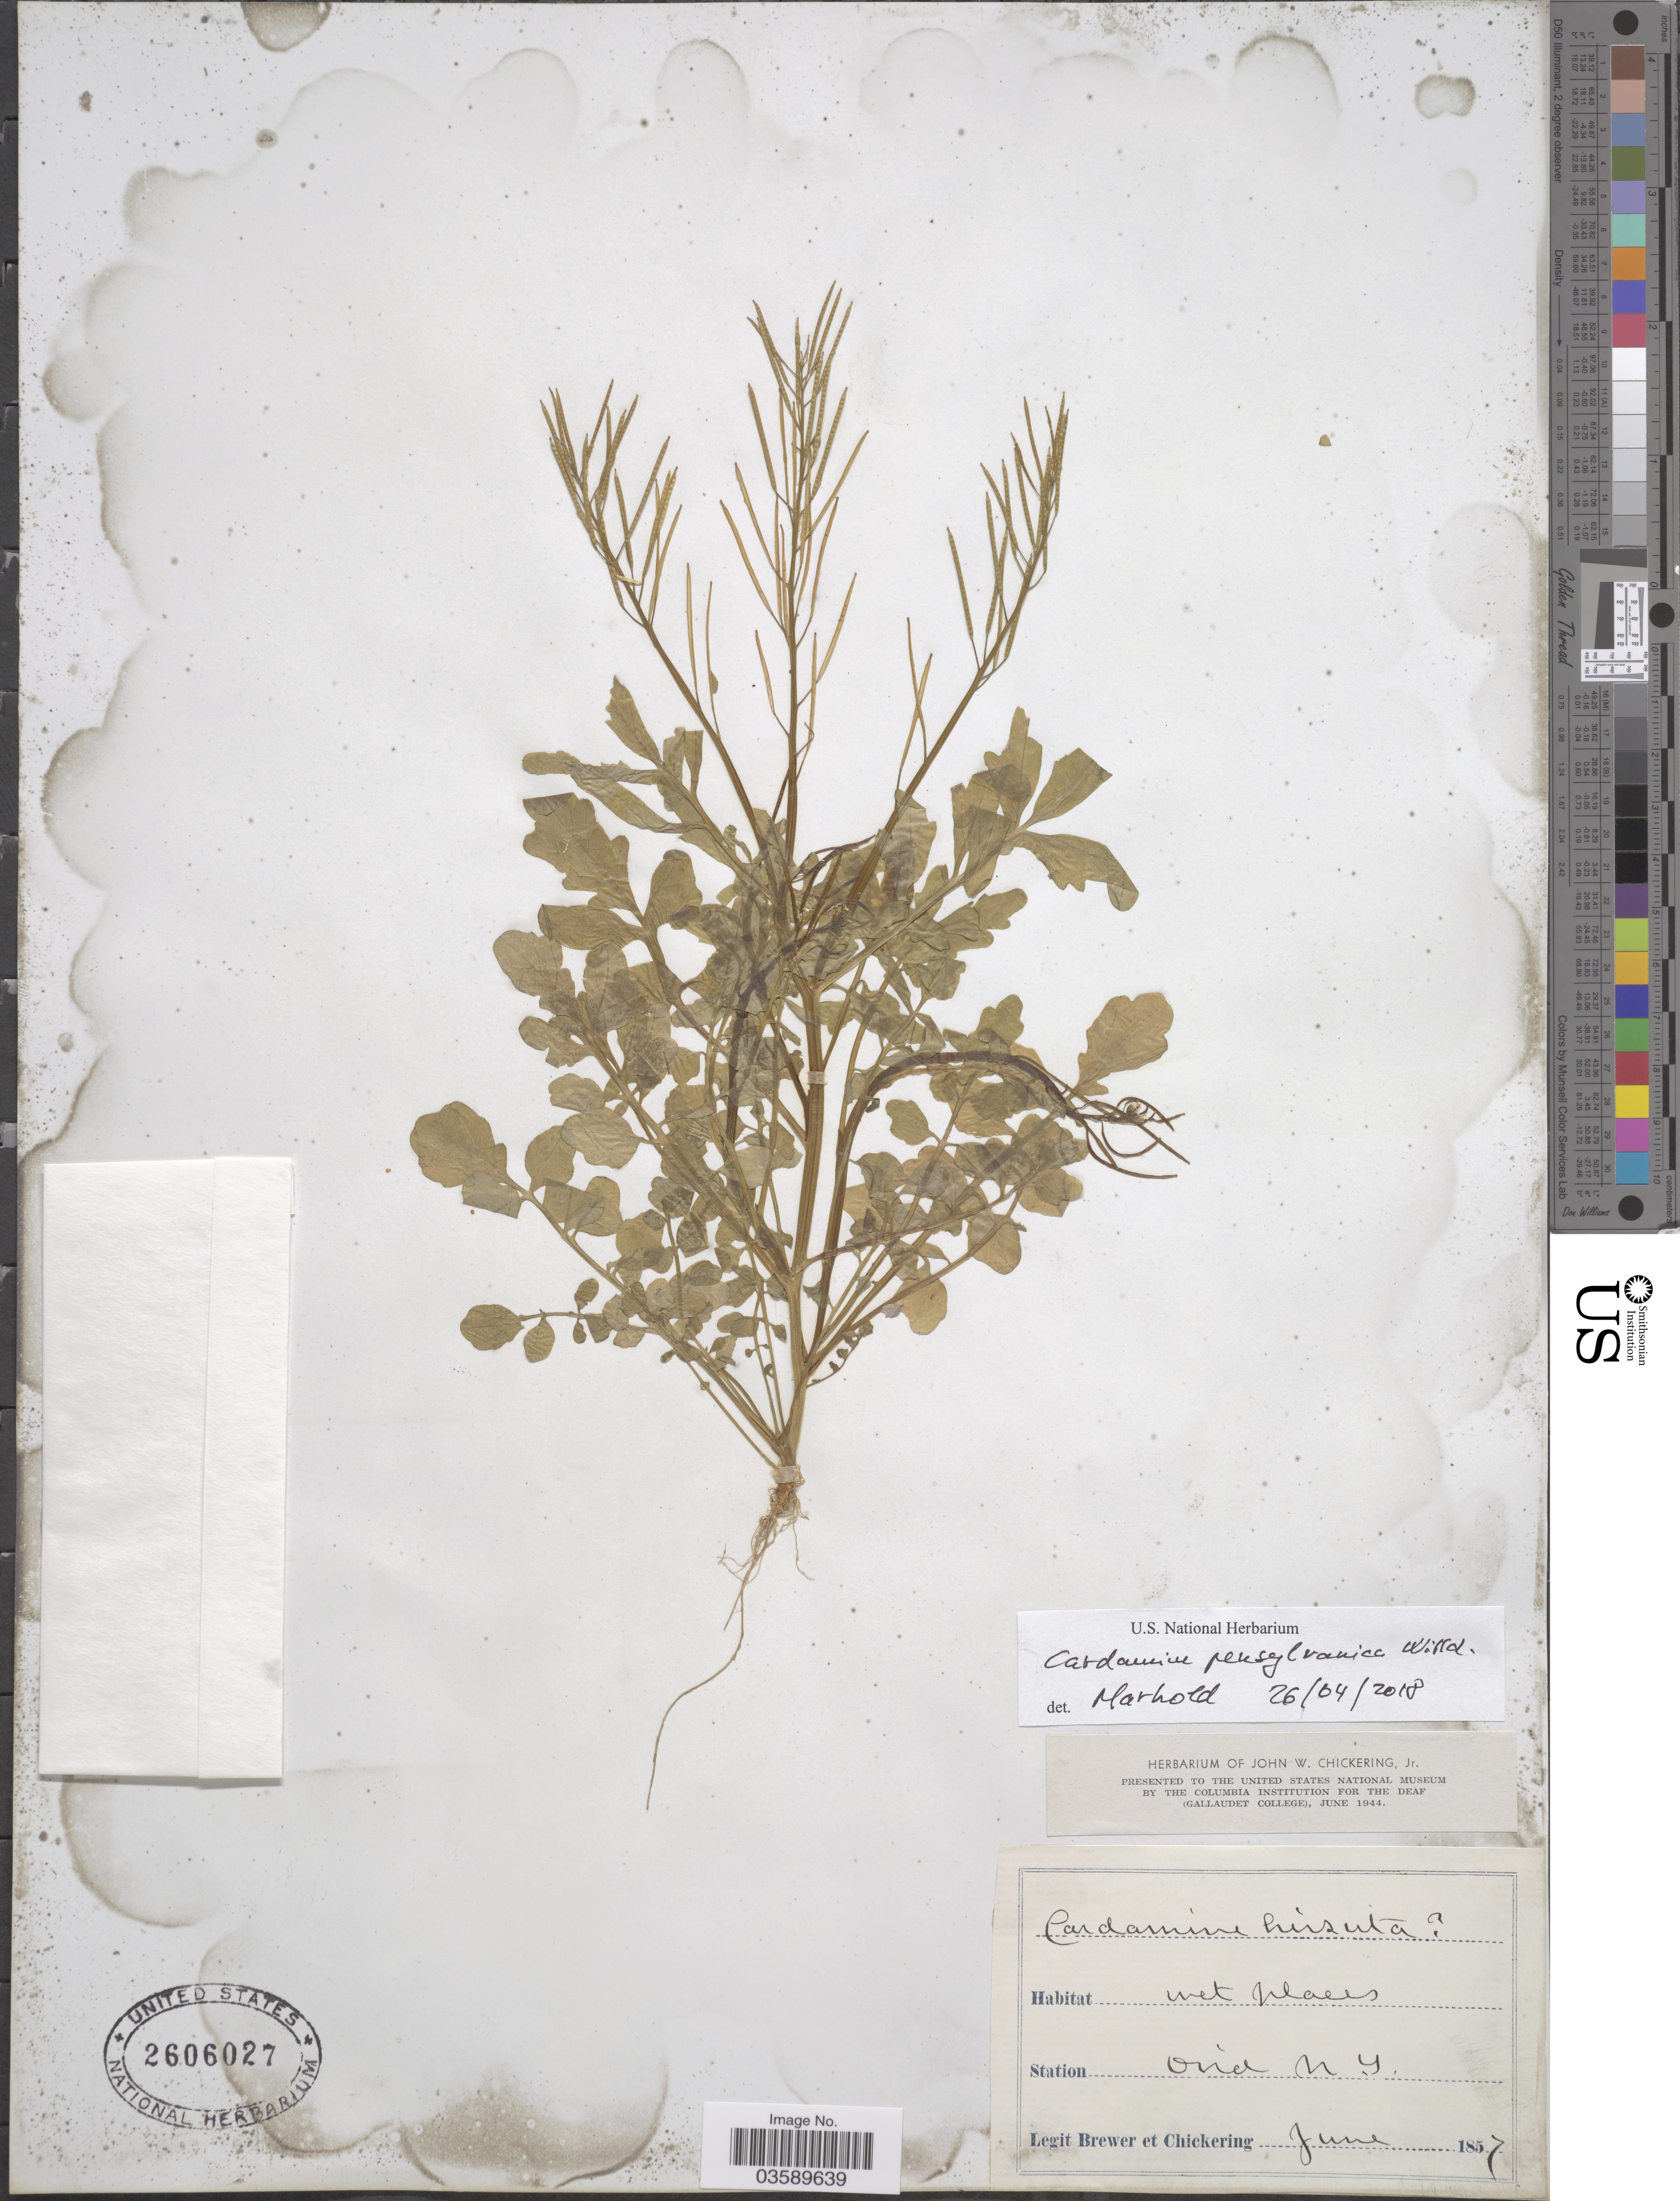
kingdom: Plantae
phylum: Tracheophyta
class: Magnoliopsida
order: Brassicales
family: Brassicaceae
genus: Cardamine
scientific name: Cardamine pensylvanica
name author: Muhl. ex Willd.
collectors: -. Brewer & J. Chickering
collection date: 1857-06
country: United States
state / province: New York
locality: Ovid.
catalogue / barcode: US 2606027